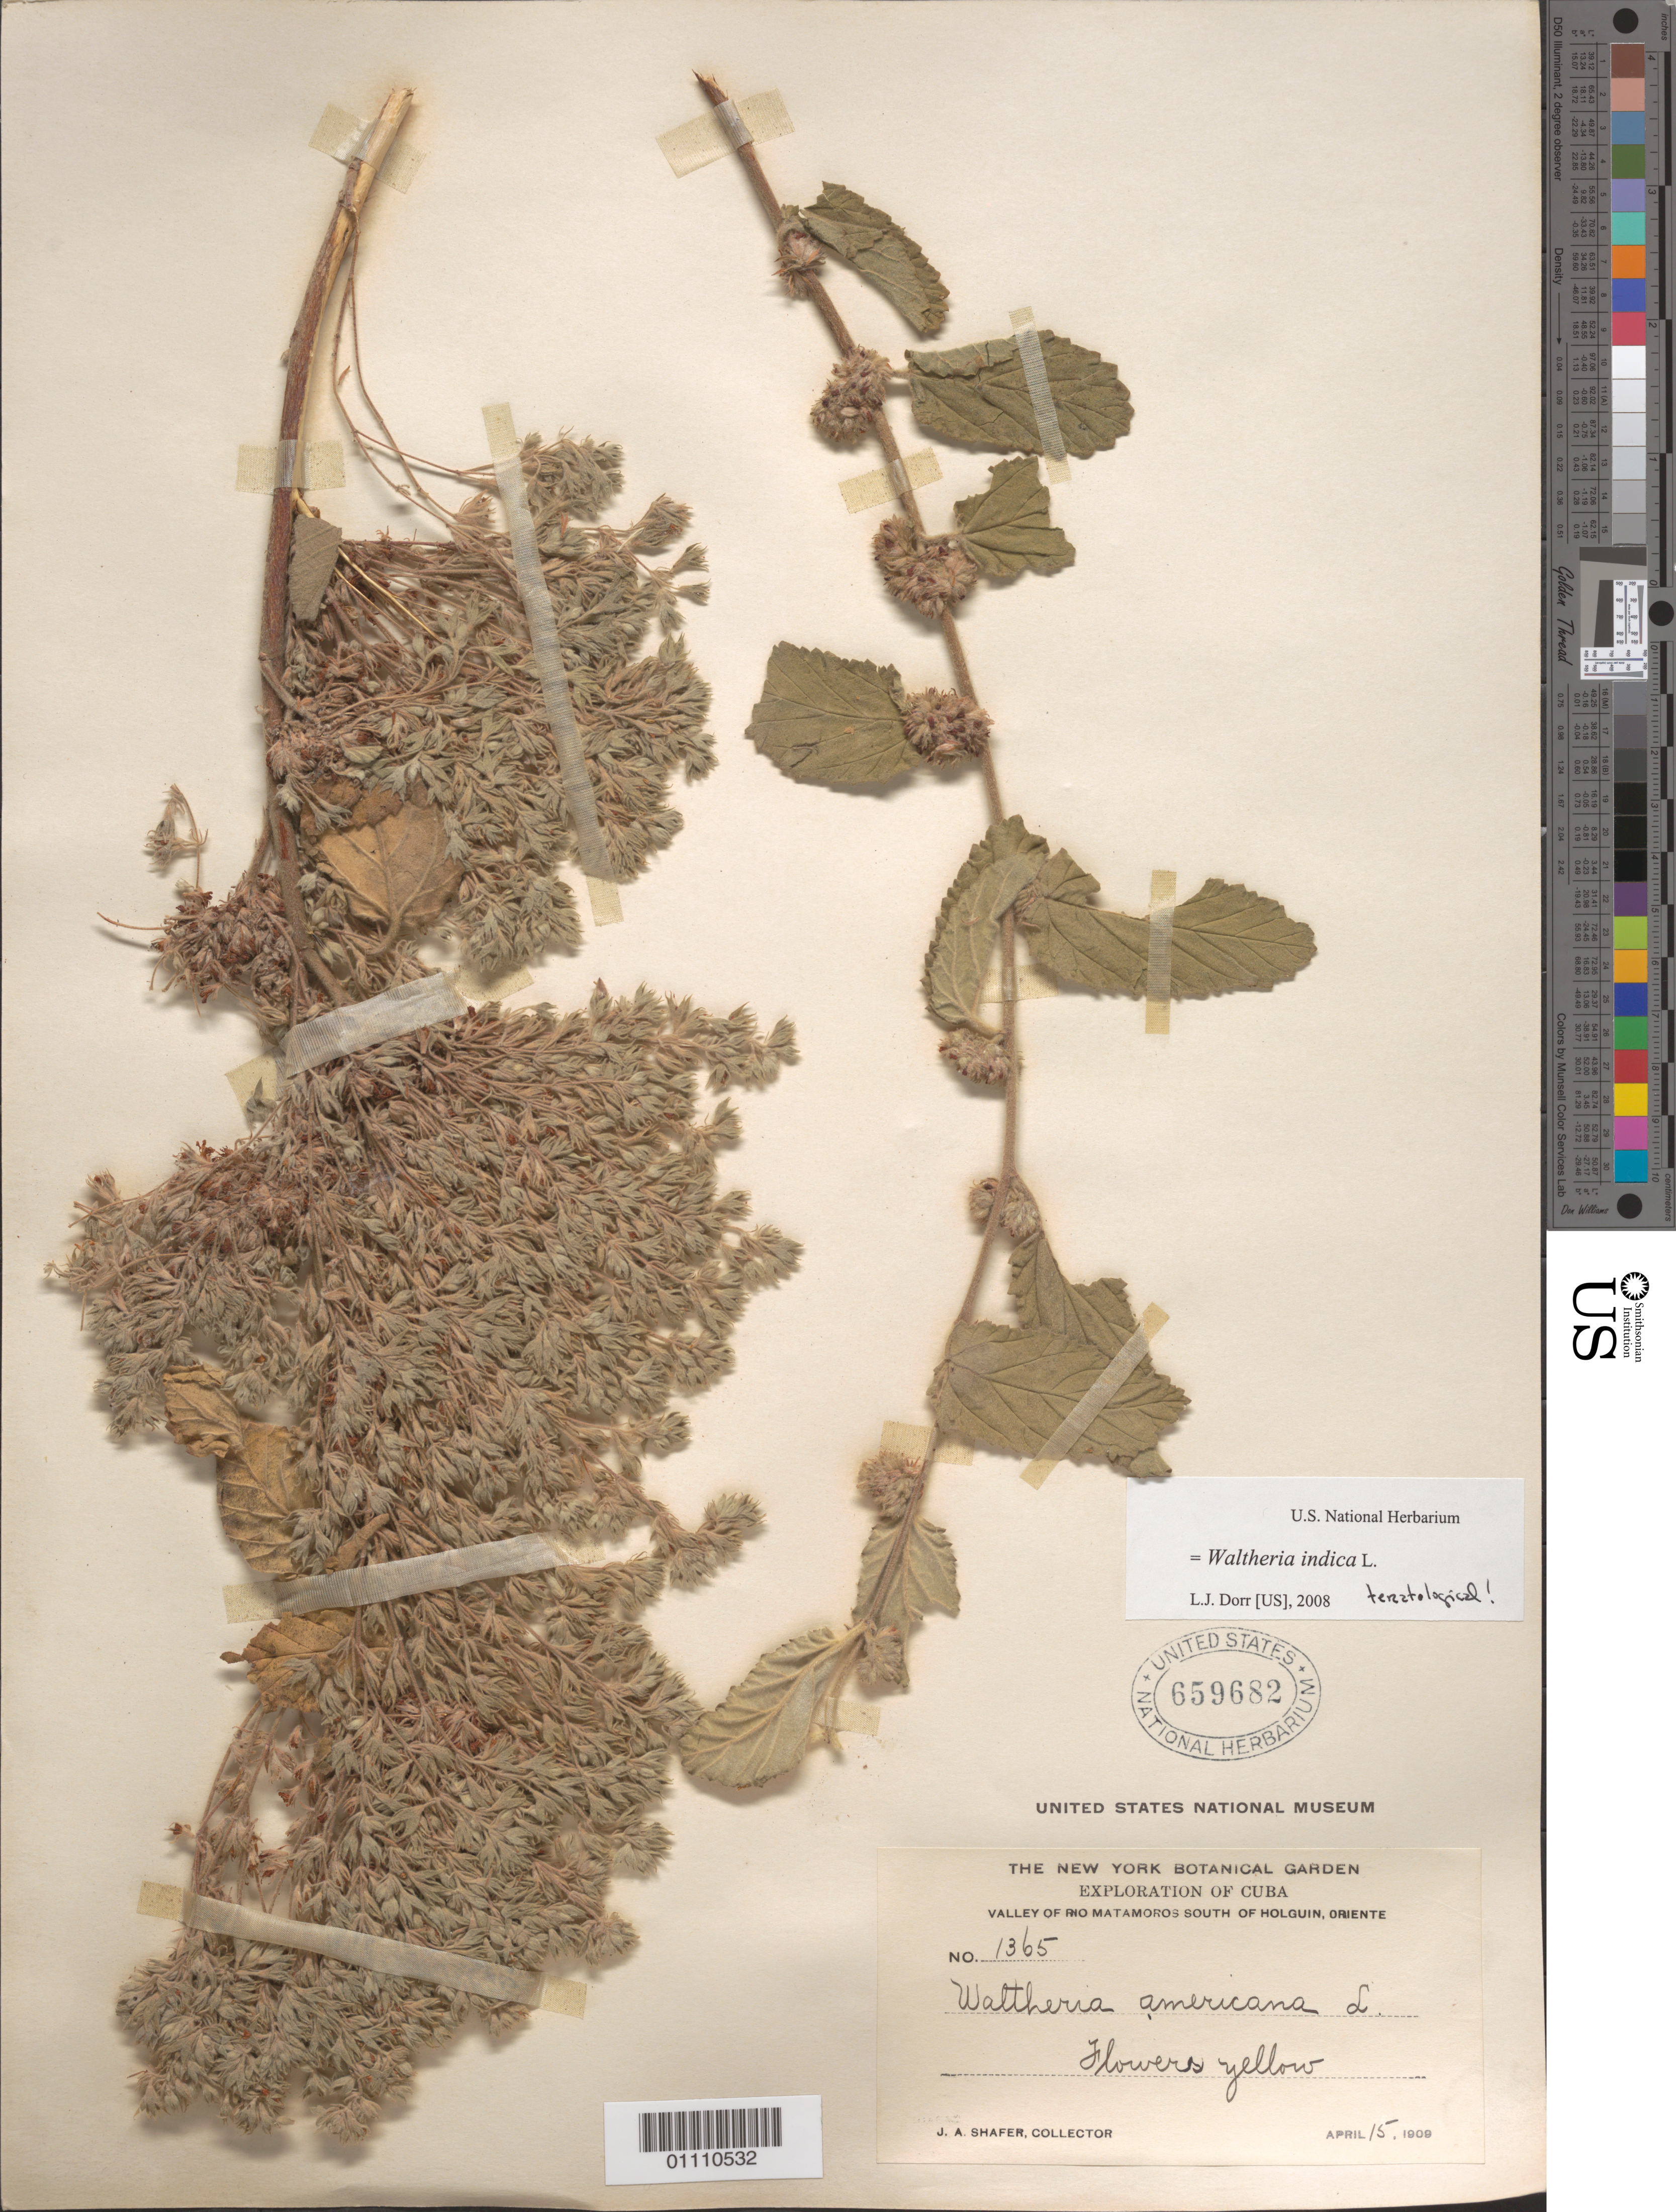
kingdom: Plantae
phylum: Tracheophyta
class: Magnoliopsida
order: Malvales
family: Malvaceae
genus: Waltheria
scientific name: Waltheria indica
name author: L.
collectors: J. A. Shafer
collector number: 1365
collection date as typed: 15 Apr 1909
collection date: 1909-04-15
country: Cuba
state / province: Holguín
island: Cuba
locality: Valley of Rio Matamoros S of Holguin, Oriente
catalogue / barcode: US 659682